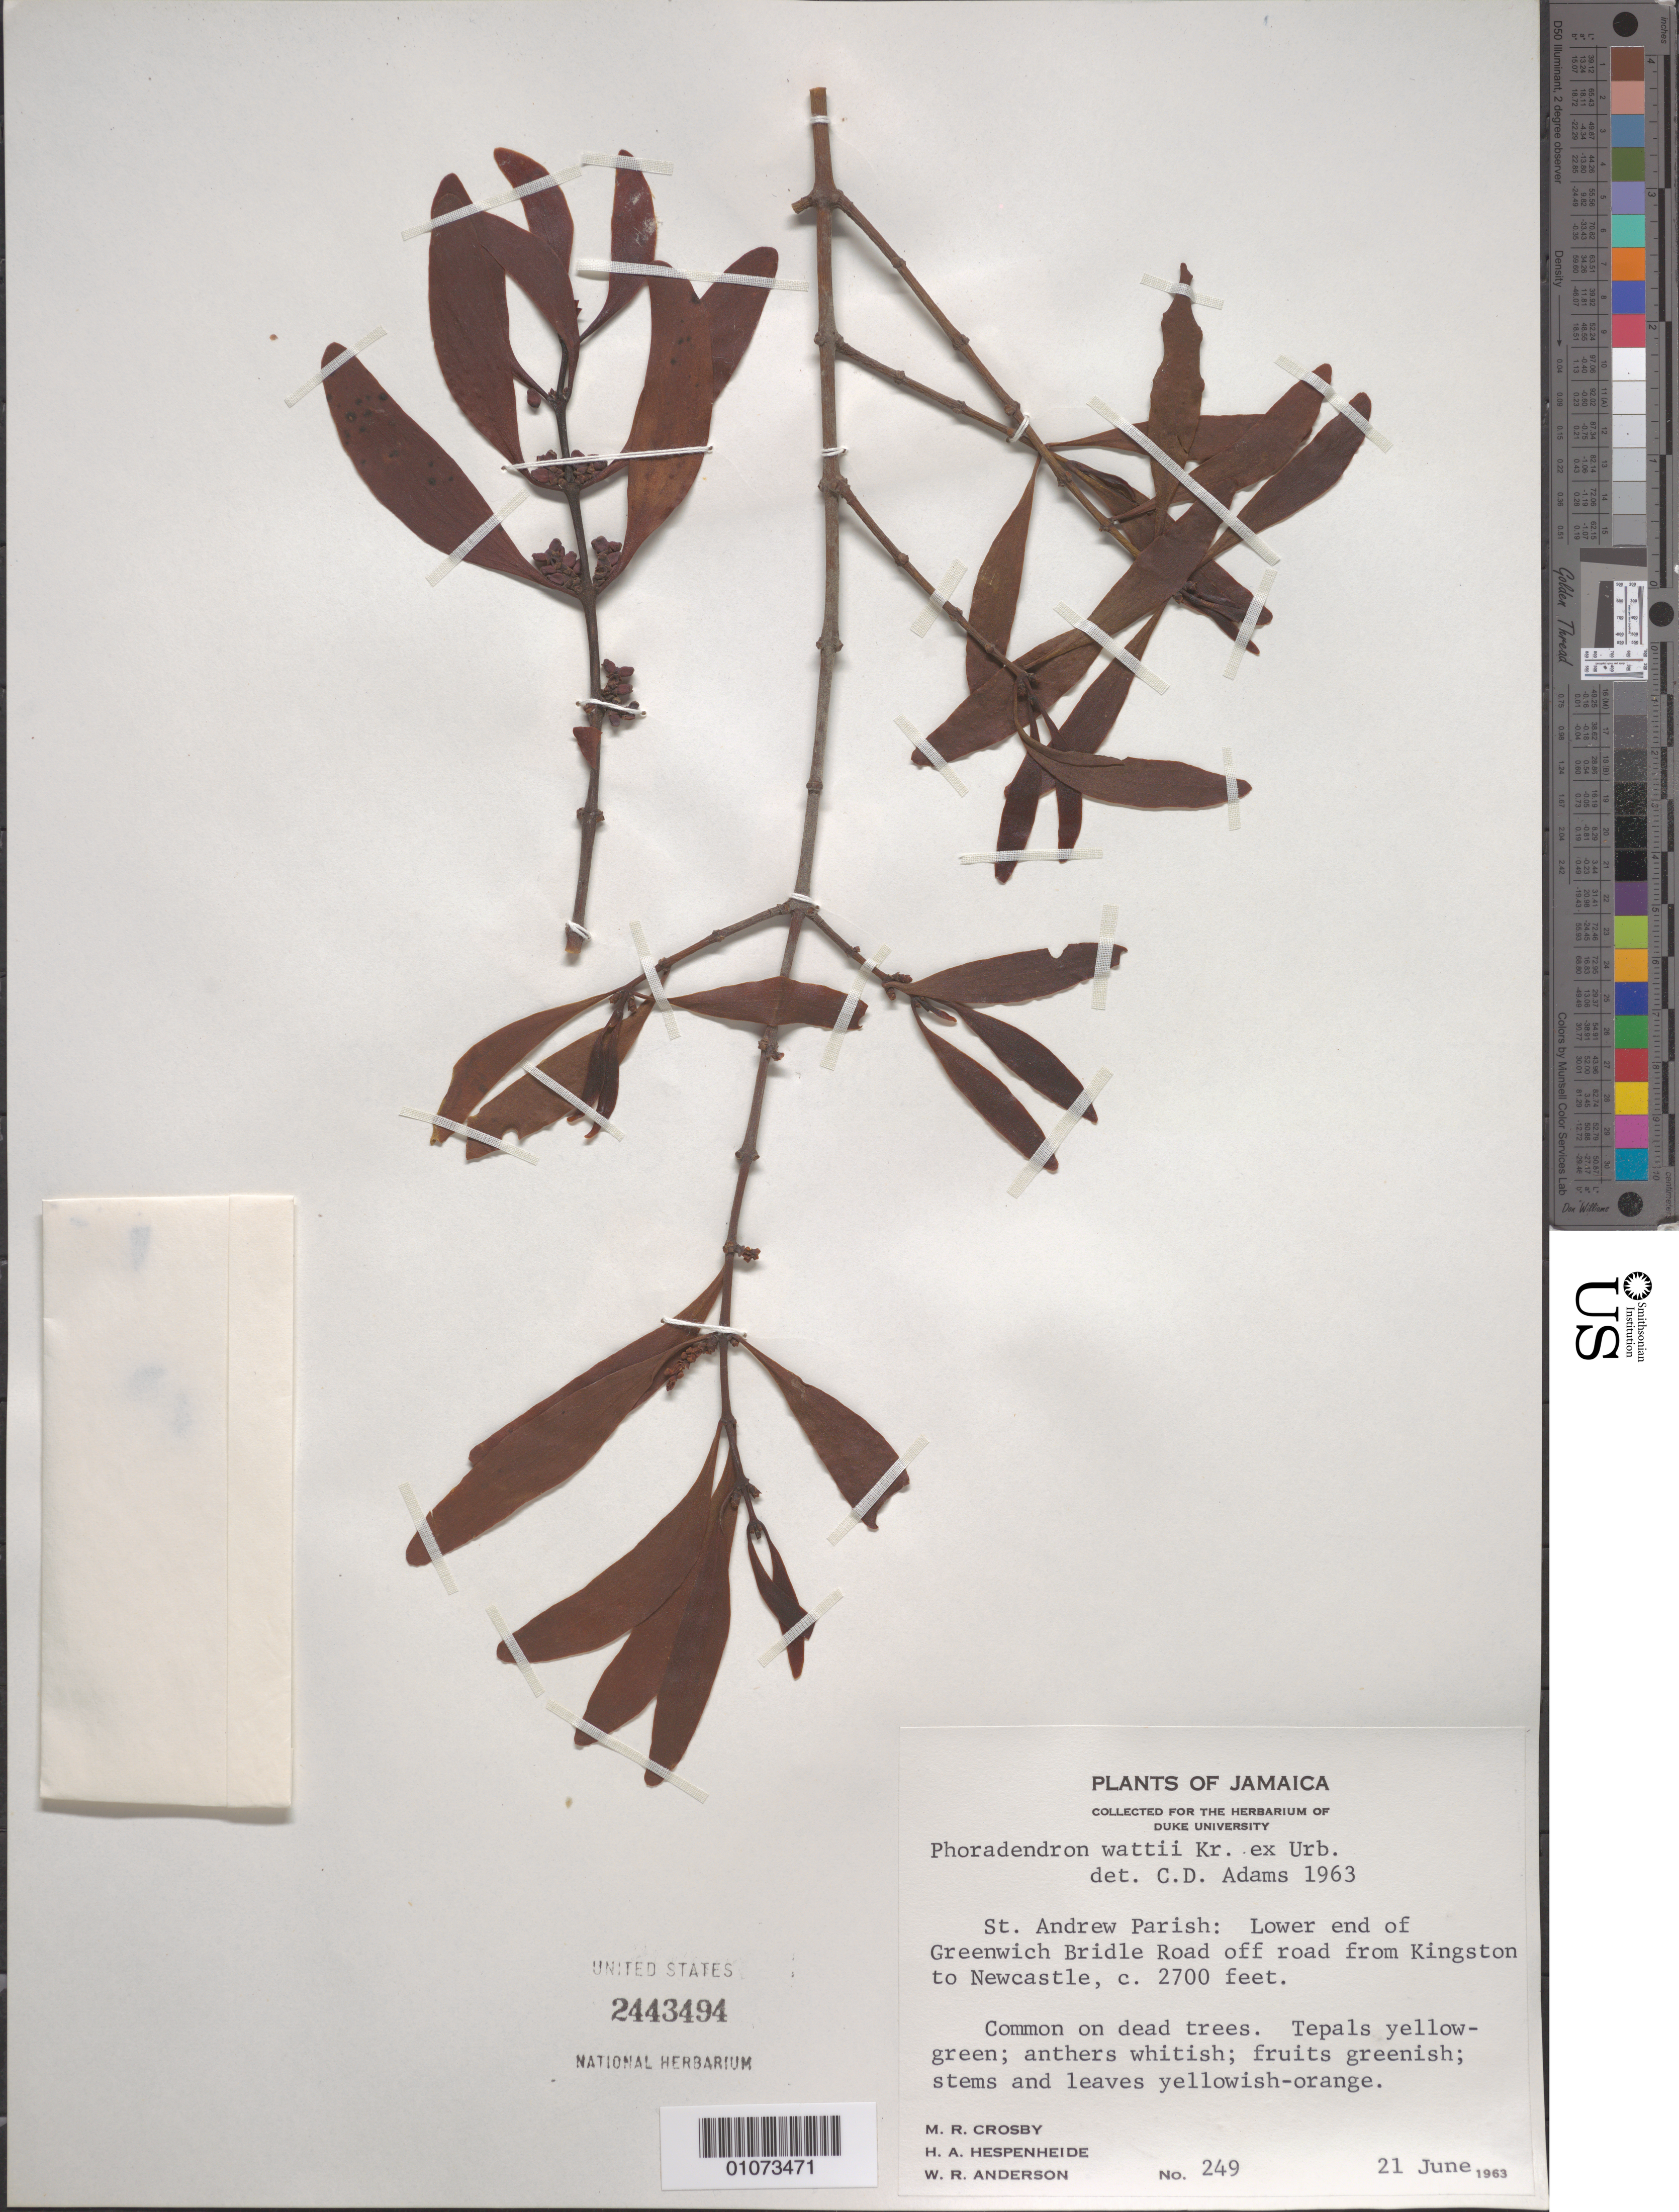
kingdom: Plantae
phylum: Tracheophyta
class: Magnoliopsida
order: Santalales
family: Viscaceae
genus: Phoradendron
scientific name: Phoradendron wattii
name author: Krug & Urb.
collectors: M. R. Crosby, H. A. Hespenheide & W. R. Anderson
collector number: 249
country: Jamaica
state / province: Saint Andrew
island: Jamaica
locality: Lower end of Greenwich Bridle Road, off road from Kingston to Newcastle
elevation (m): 823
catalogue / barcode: US 2443494